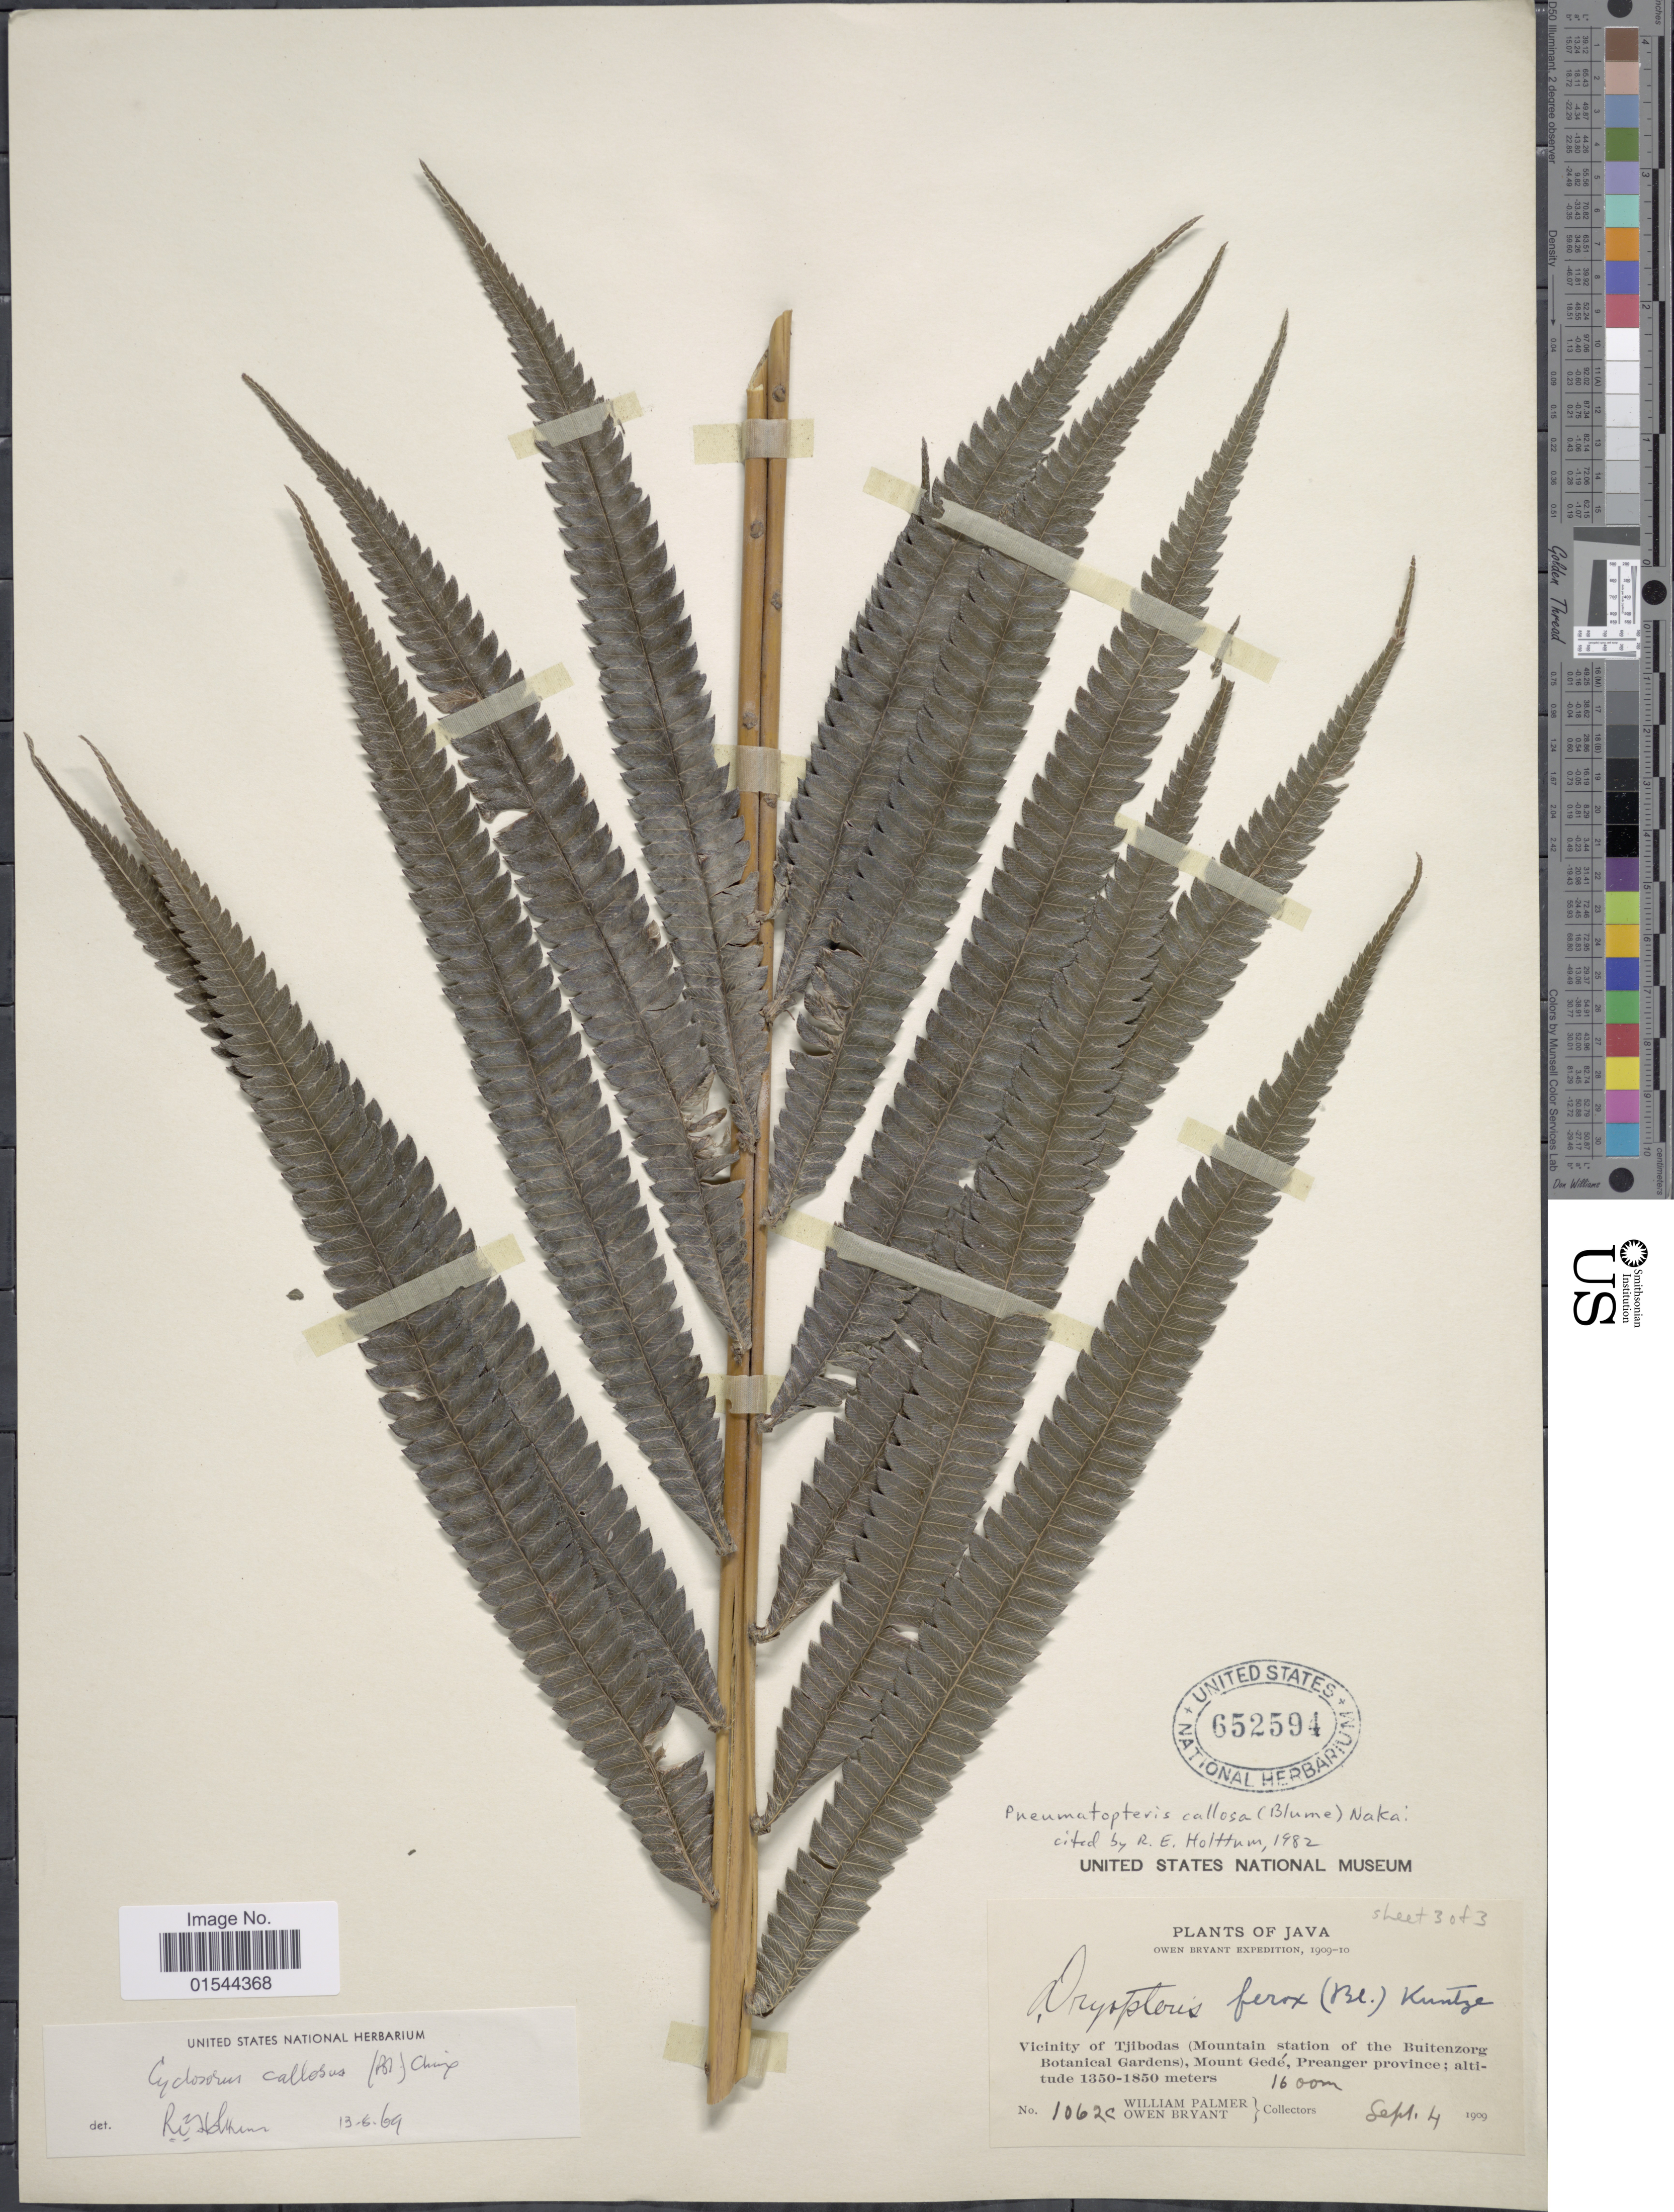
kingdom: Plantae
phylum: Tracheophyta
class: Polypodiopsida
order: Polypodiales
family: Thelypteridaceae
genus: Pneumatopteris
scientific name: Pneumatopteris callosa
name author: (Blume) Nakai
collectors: W. Palmer & O. Bryant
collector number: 1062c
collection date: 1909-09-04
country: Indonesia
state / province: Java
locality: Vicinity of Tjibodas (Mountain station of the buitenzorg Botanical Gardens), Mount Gede, Preanger province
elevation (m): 1600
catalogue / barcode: US 652594